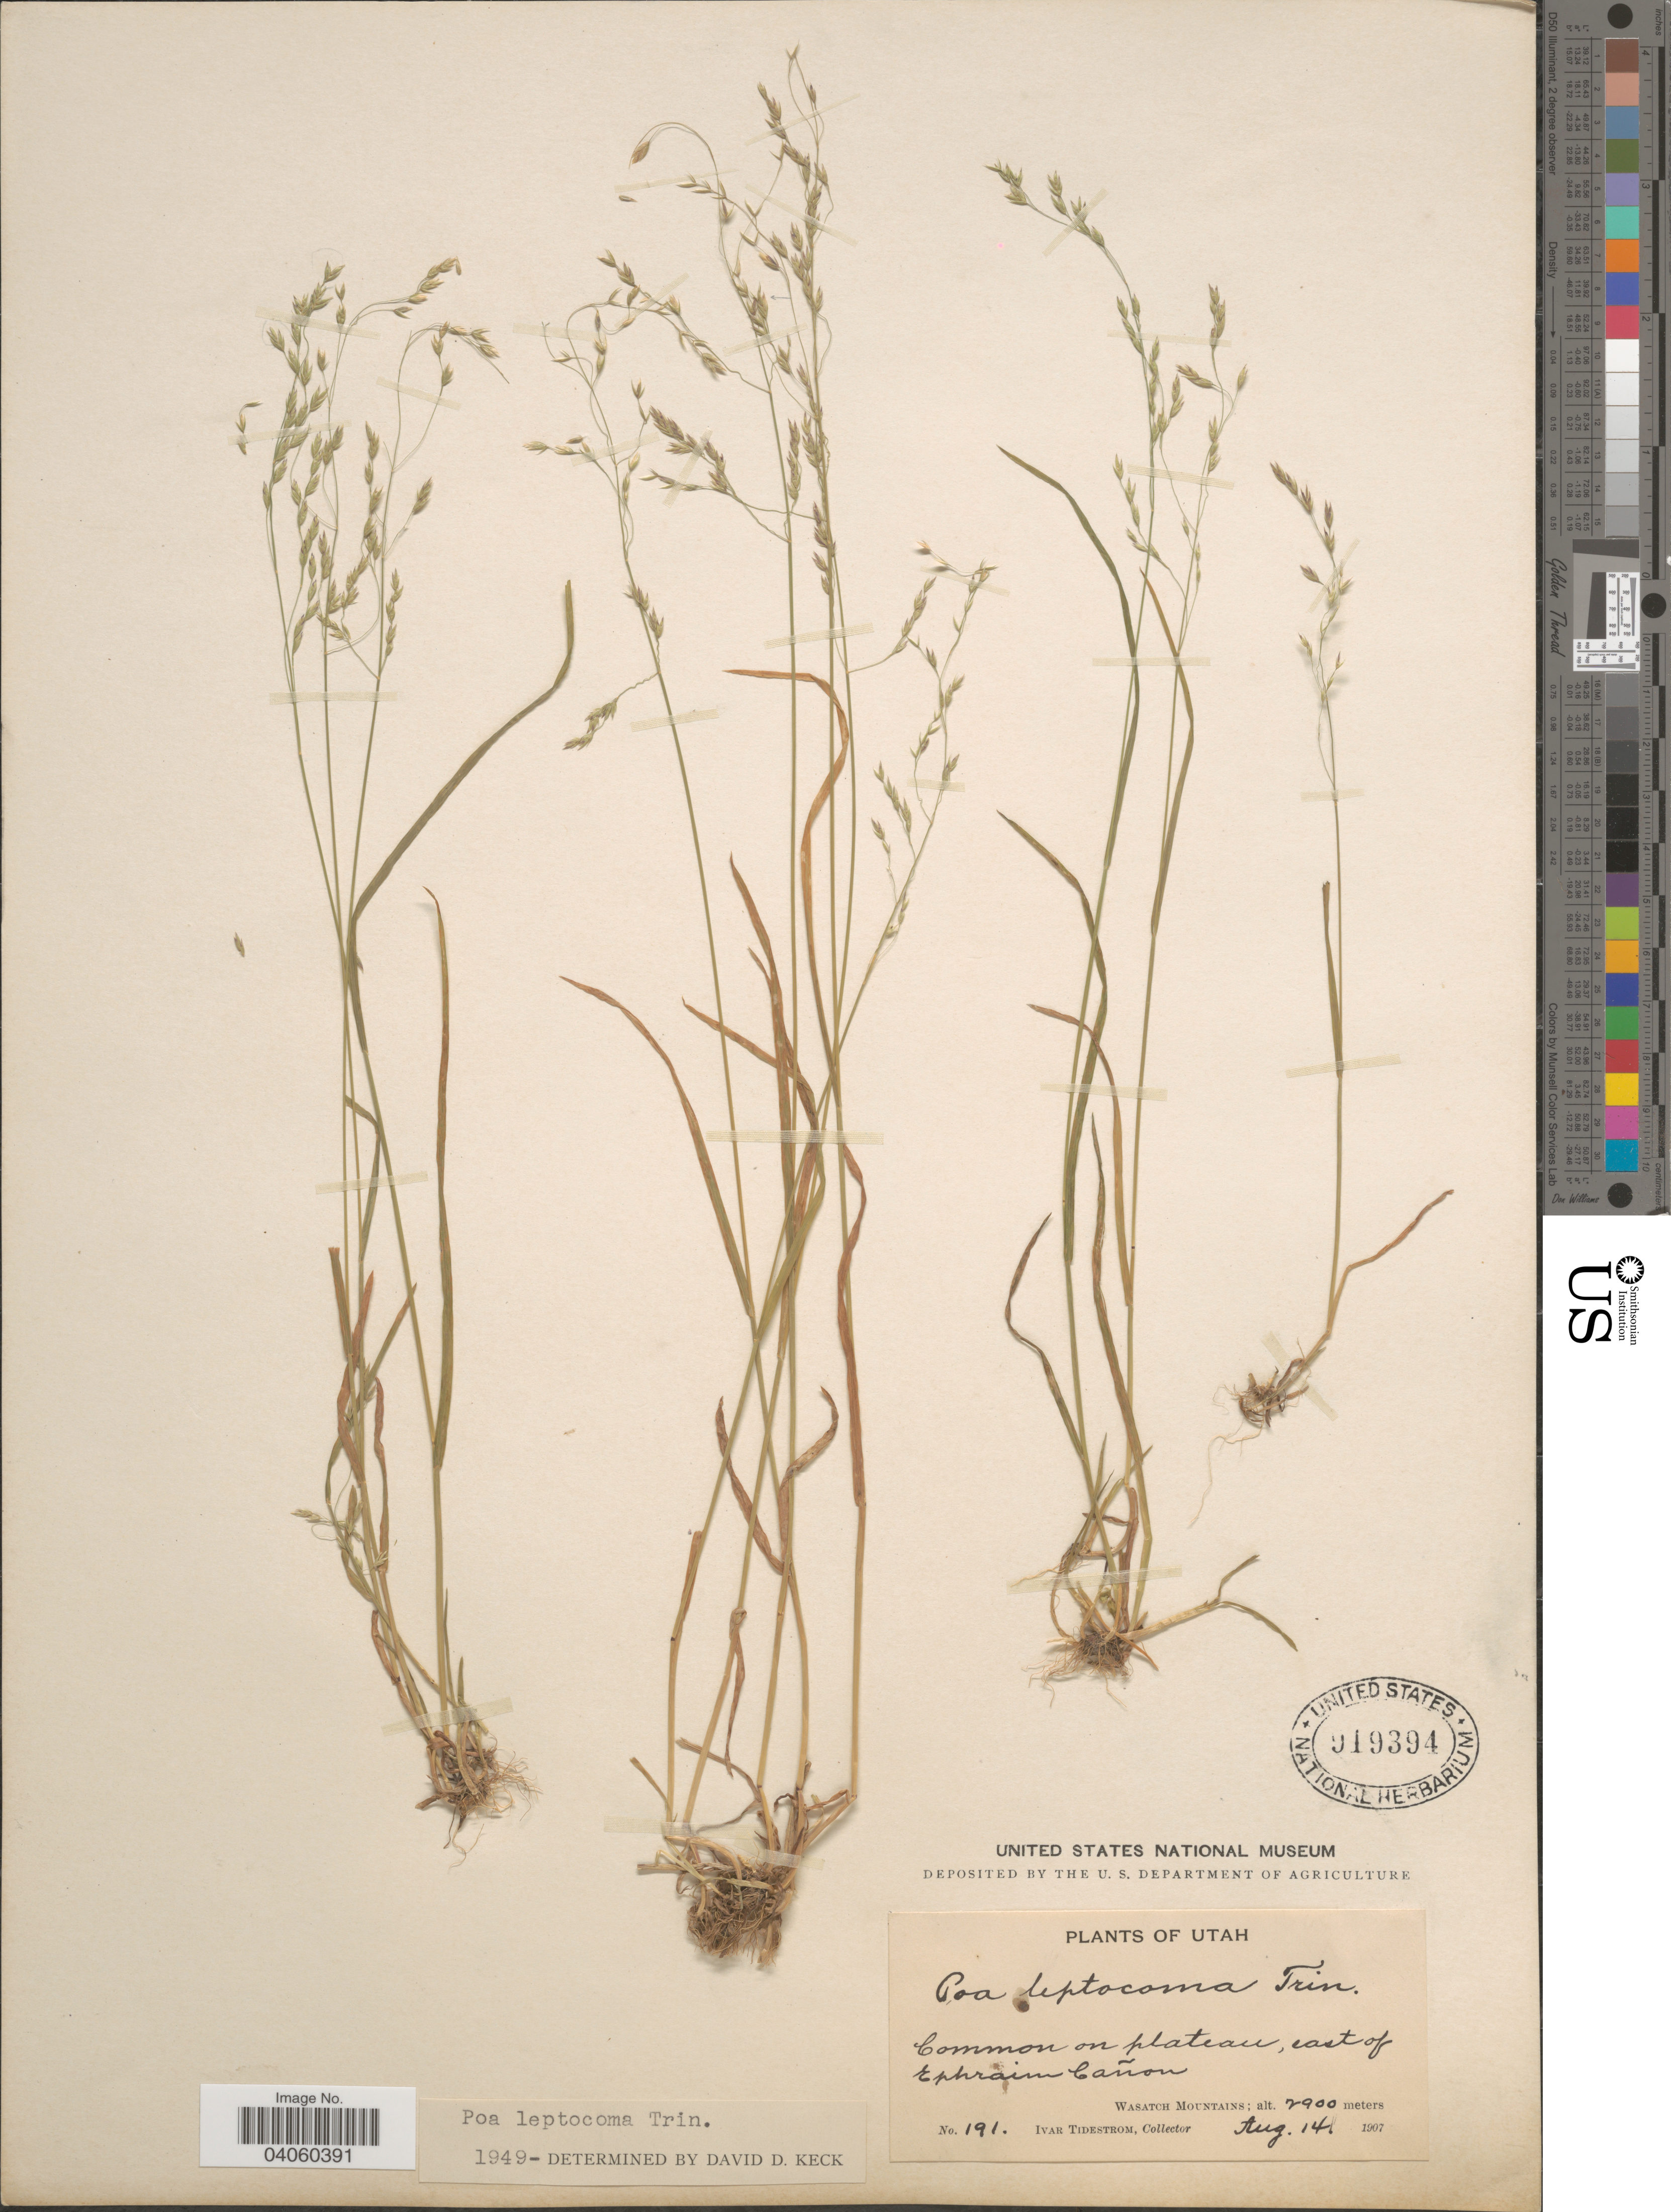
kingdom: Plantae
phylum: Tracheophyta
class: Liliopsida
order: Poales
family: Poaceae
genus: Poa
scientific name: Poa leptocoma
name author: Trin.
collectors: I. F. Tidestrom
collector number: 191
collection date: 1907-08-14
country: United States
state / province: Utah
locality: Common on plateau, east of Ephraim Cañon. Wasatch Mountains.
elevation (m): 2900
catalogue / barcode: US 919394